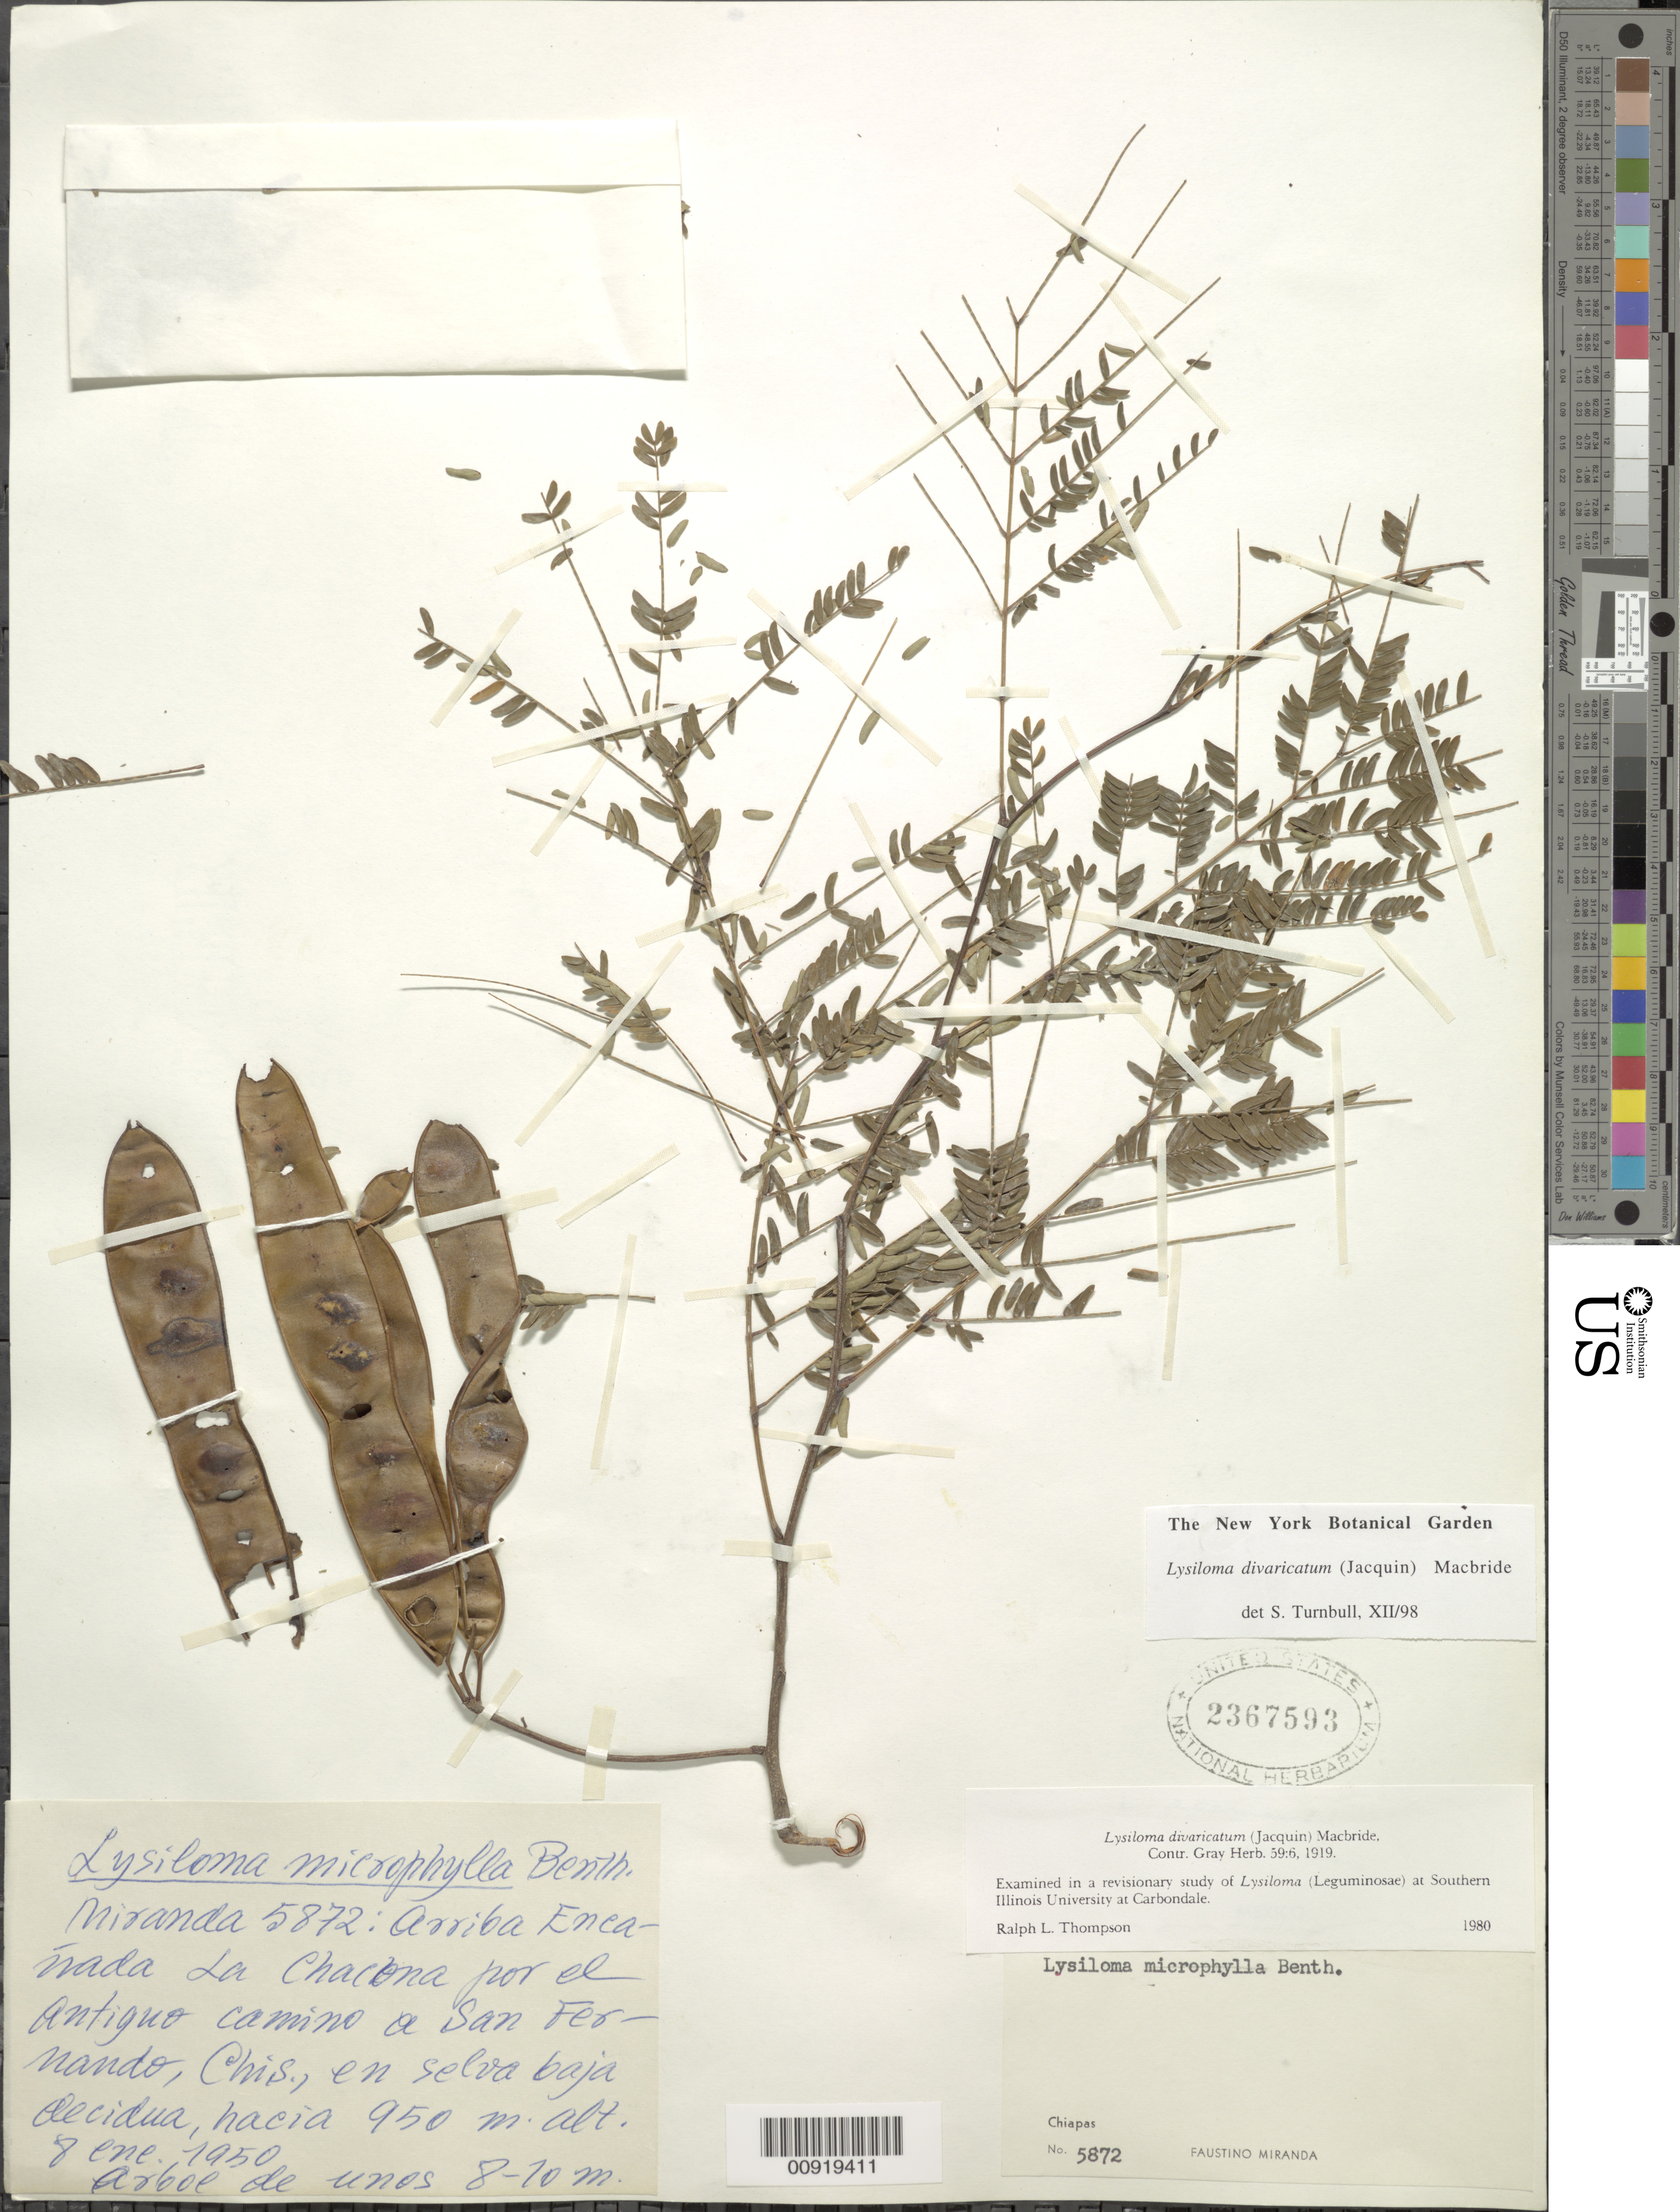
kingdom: Plantae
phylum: Tracheophyta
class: Magnoliopsida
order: Fabales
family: Fabaceae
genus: Lysiloma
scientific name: Lysiloma divaricatum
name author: (Jacq.) J.F. Macbr.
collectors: Miranda G., F.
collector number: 5872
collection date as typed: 08 Jan 1950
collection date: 1950-01-08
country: Mexico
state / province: Chiapas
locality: Arriba Encañada La Chacona por el antiguo camino a San Fernando, Chiapas.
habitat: En selva baja decidua.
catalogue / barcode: US 2367593